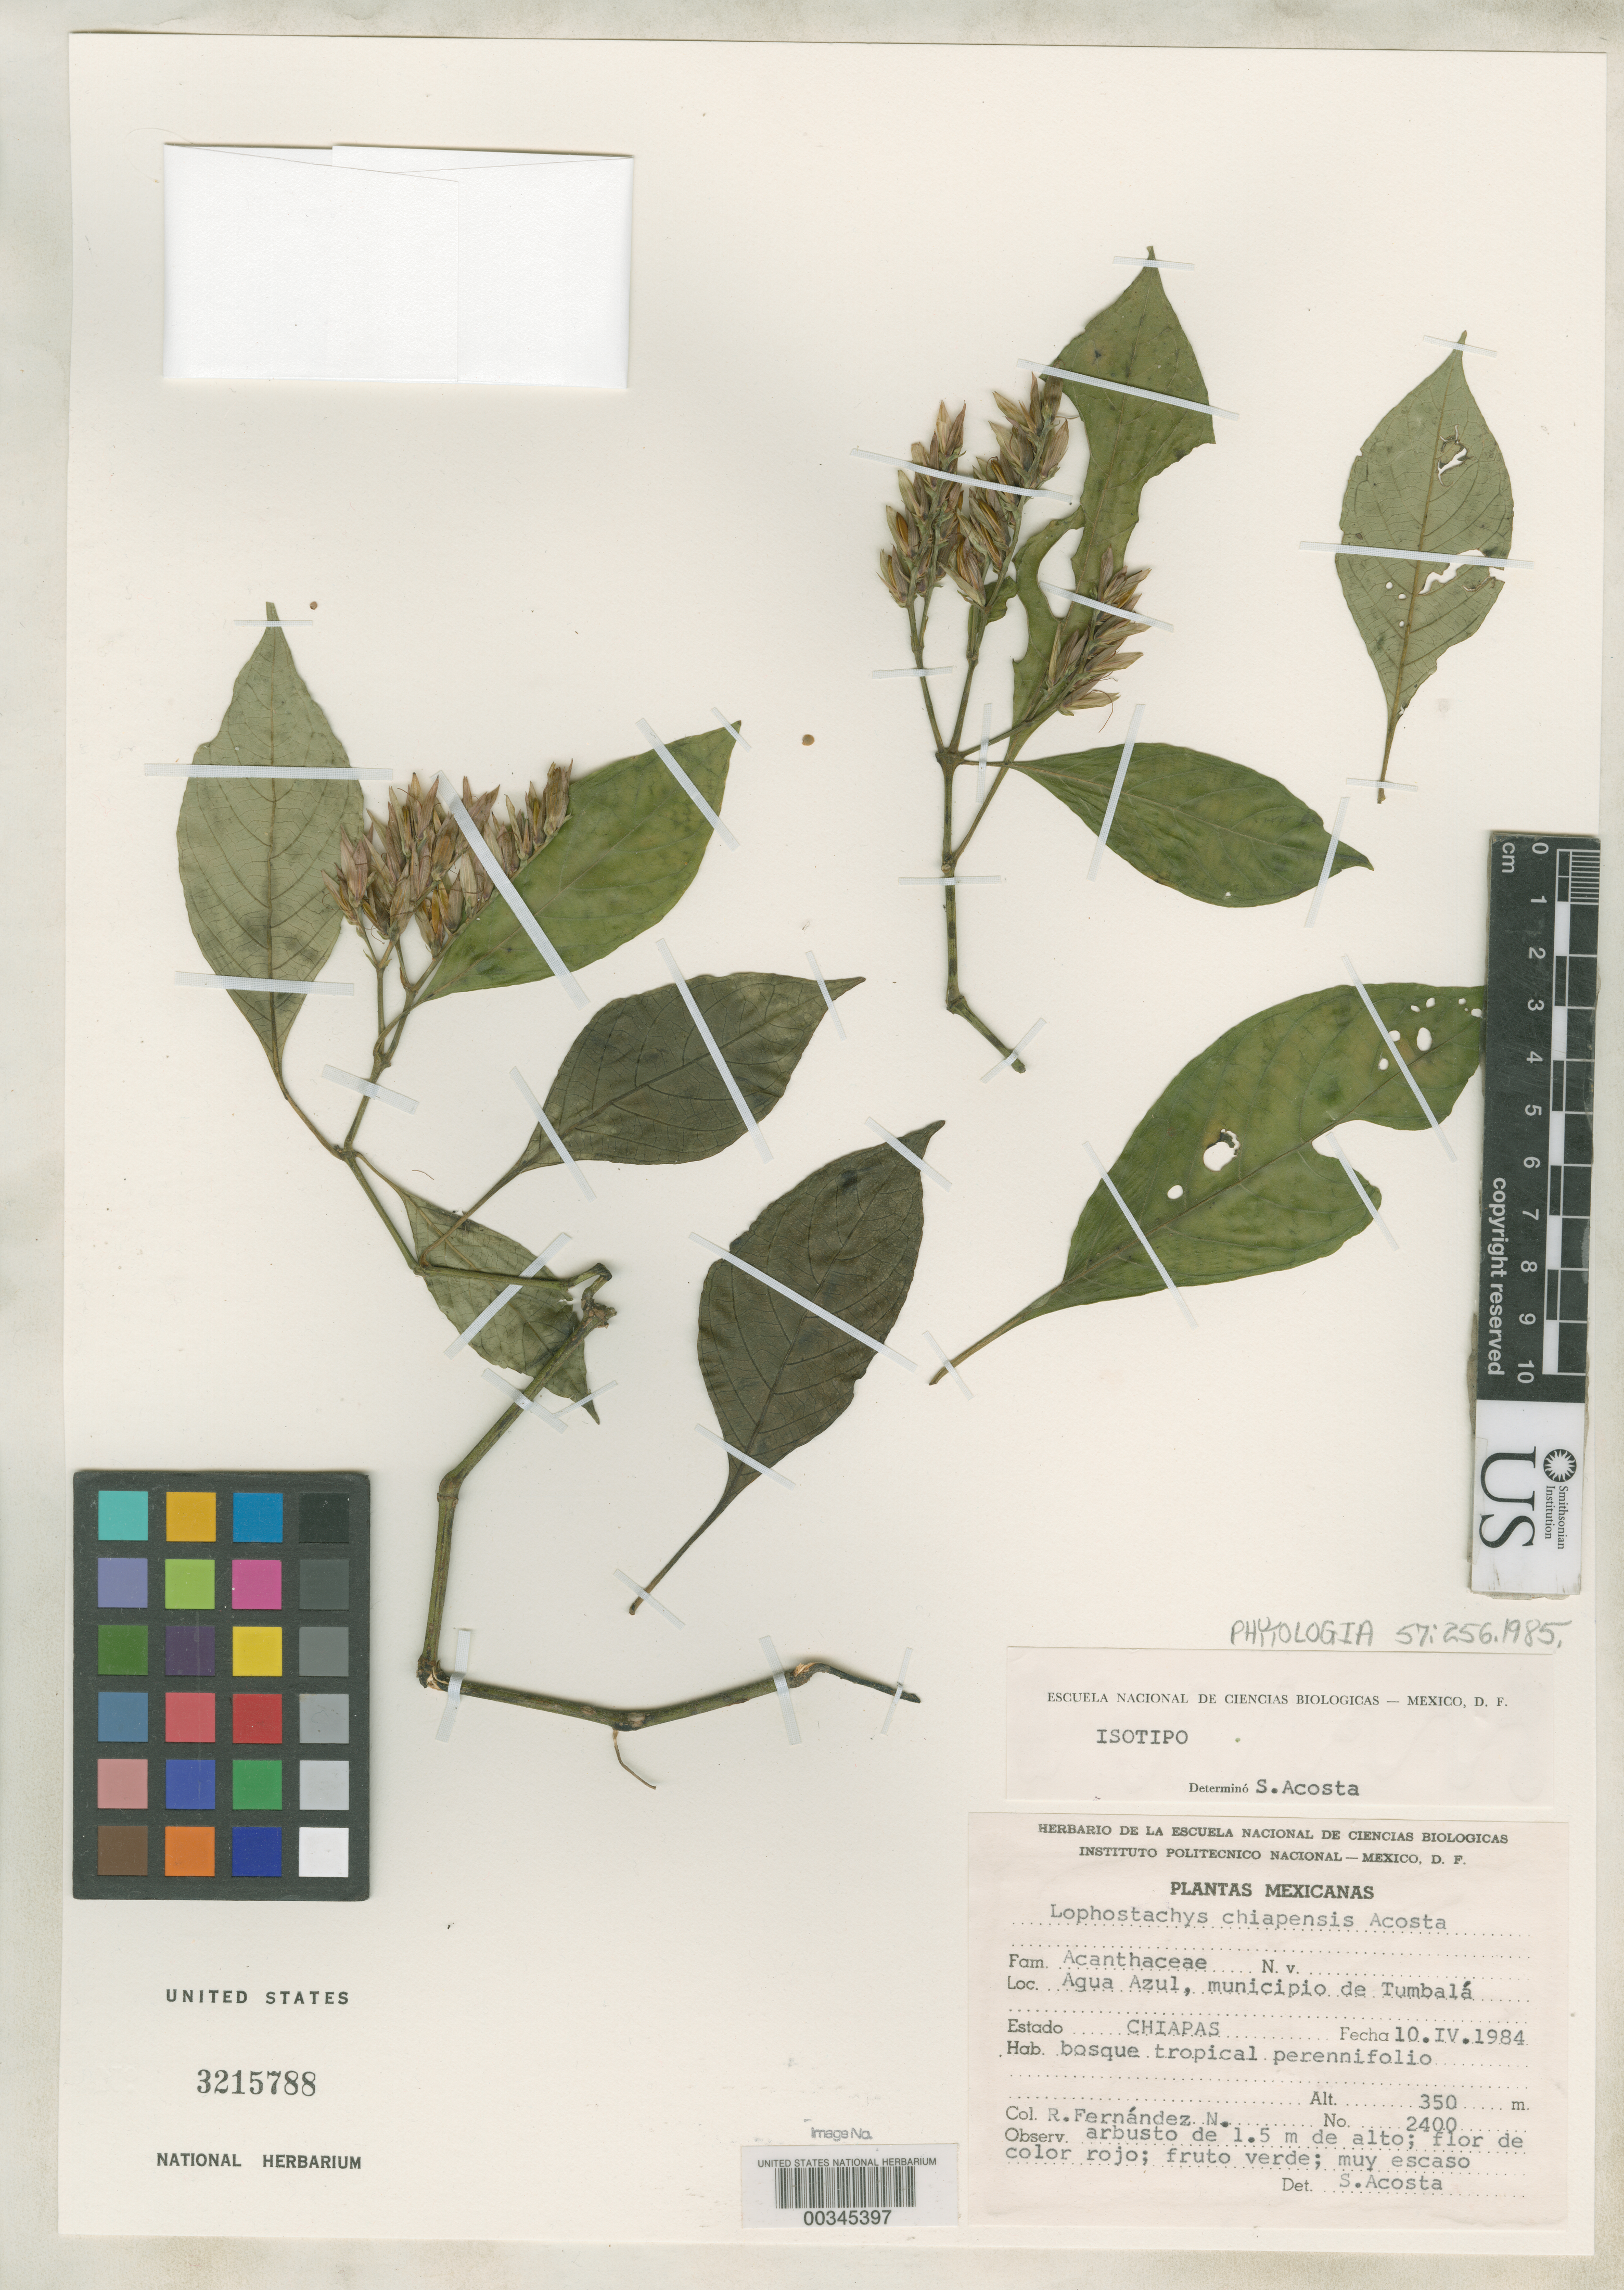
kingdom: Plantae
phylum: Tracheophyta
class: Magnoliopsida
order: Lamiales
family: Acanthaceae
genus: Lophostachys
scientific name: Lophostachys chiapensis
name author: Acosta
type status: Isotype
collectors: R. Fernández Nava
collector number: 2400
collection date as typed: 10 Apr 1984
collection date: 1984-04-10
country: Mexico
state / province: Chiapas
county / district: Tumbala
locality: Agua Azul.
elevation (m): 350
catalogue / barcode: US 3215788